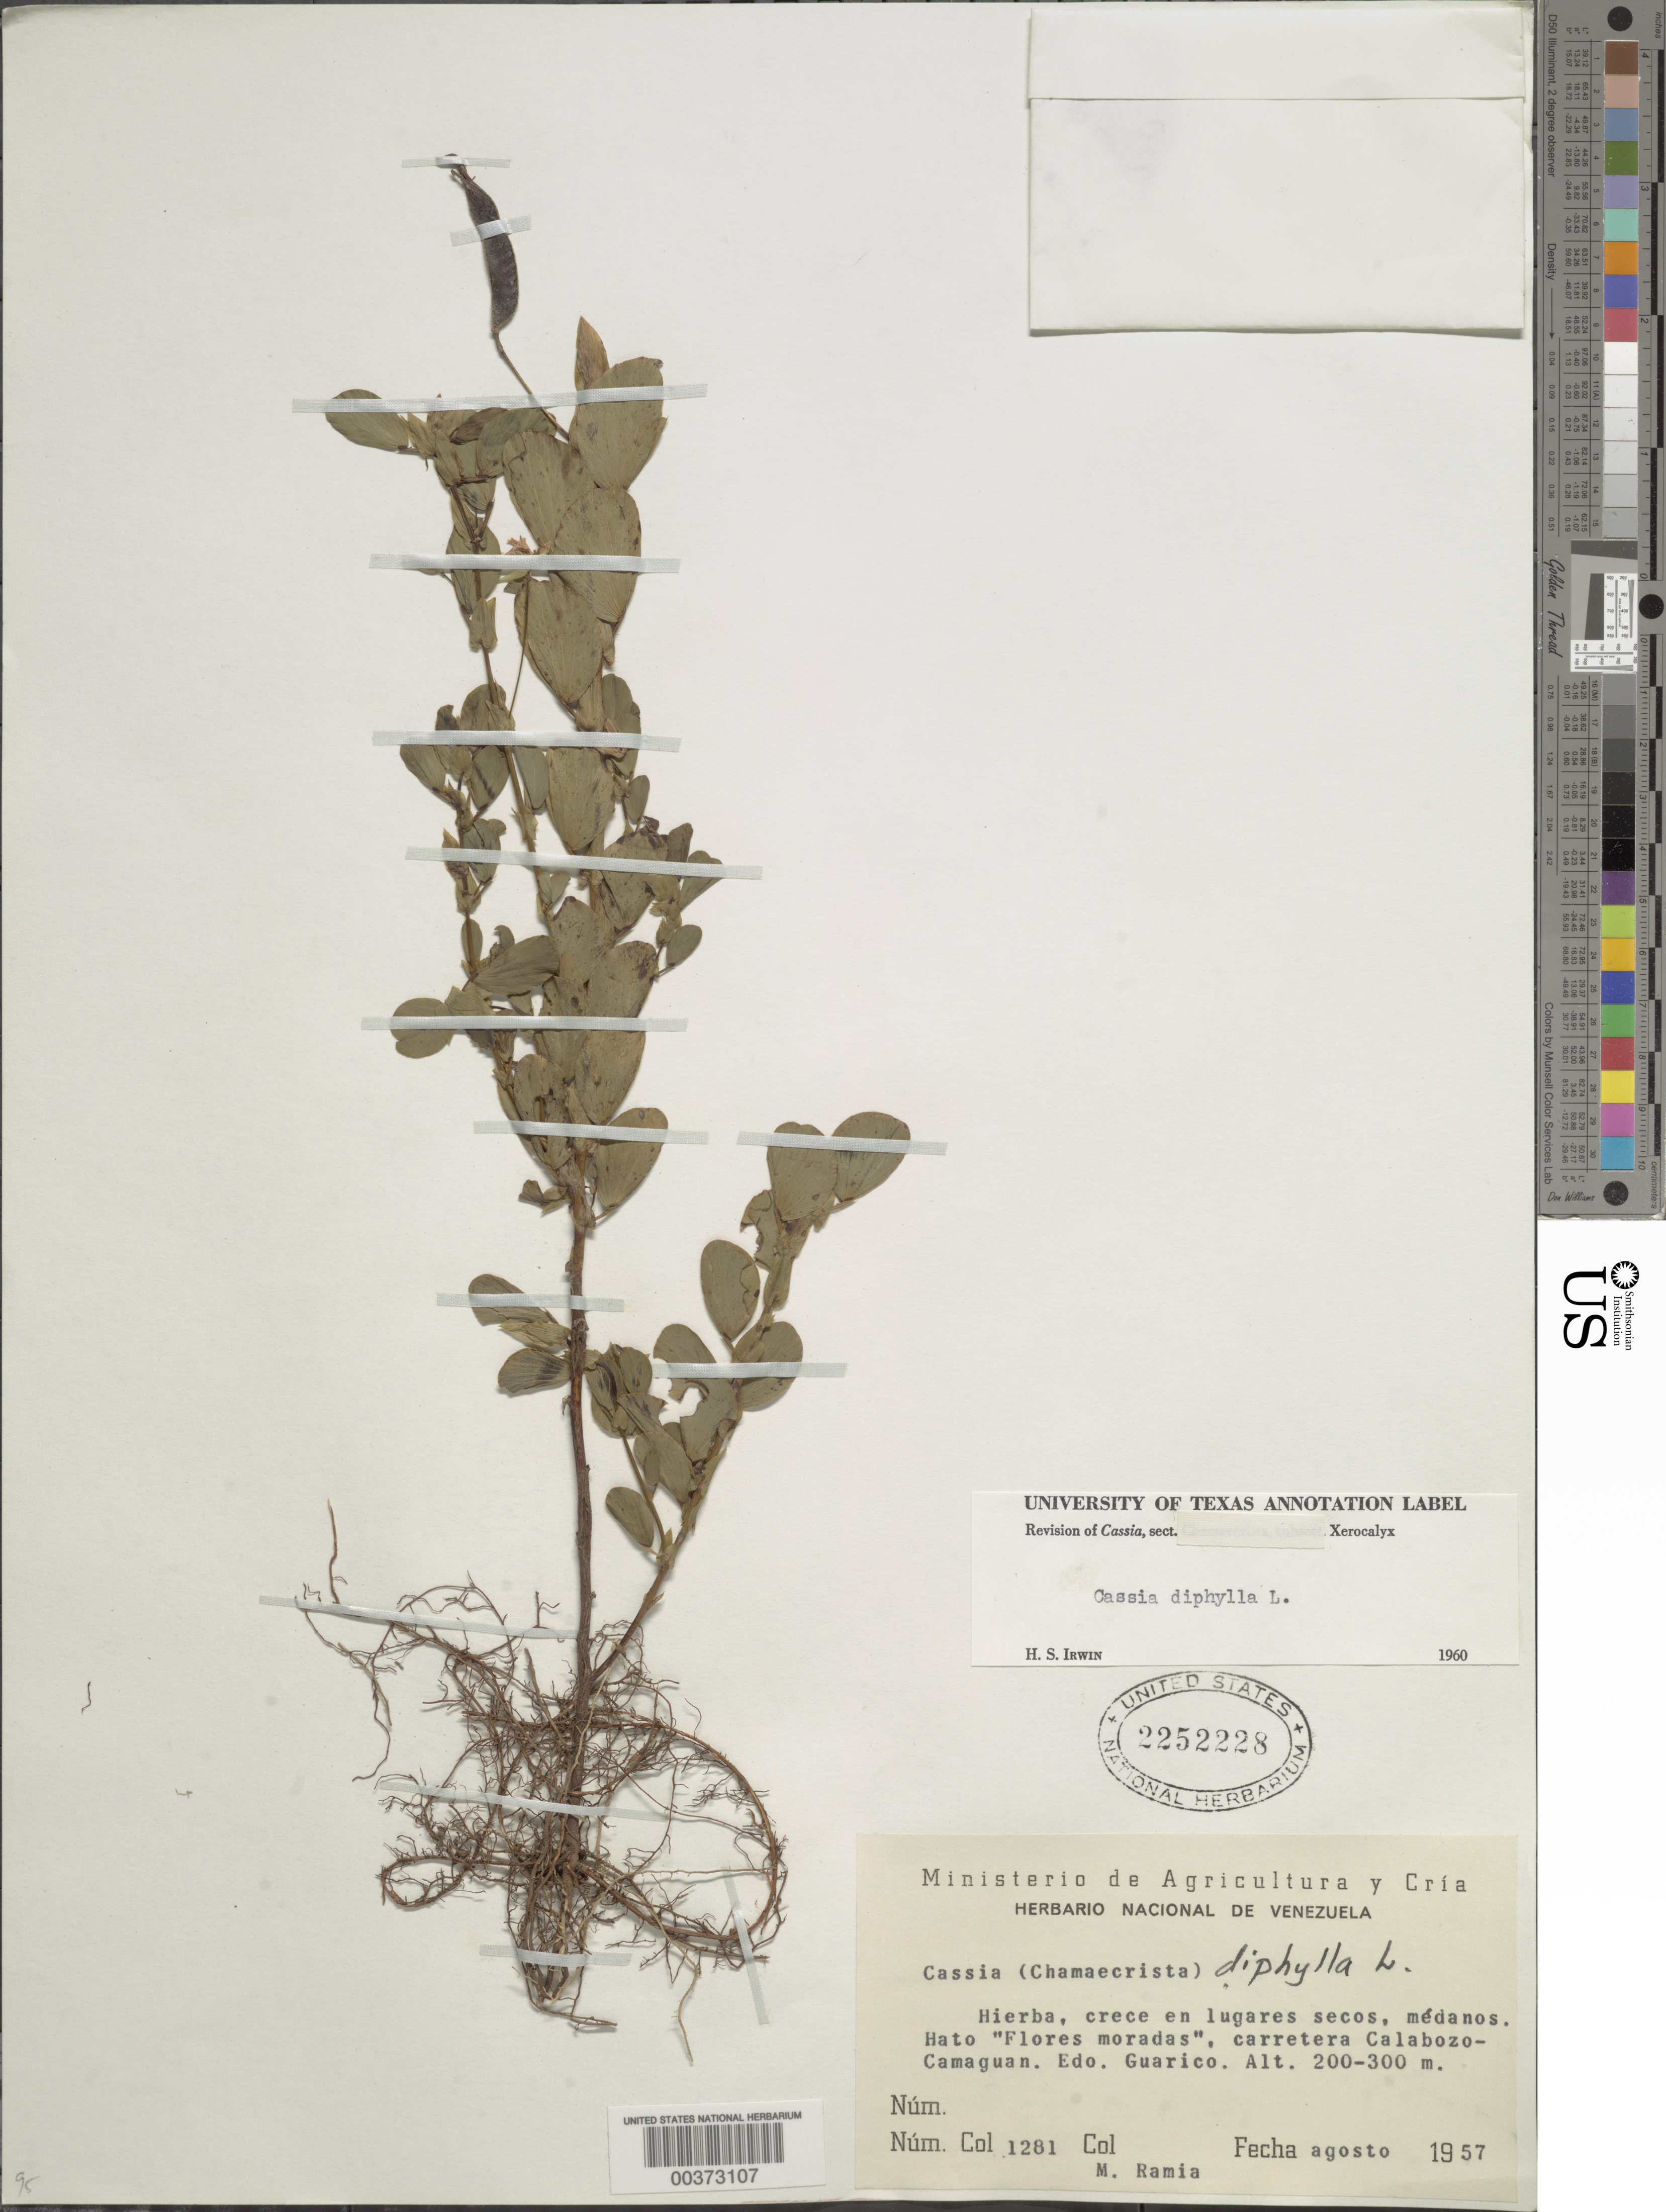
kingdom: Plantae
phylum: Tracheophyta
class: Magnoliopsida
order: Fabales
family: Fabaceae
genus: Chamaecrista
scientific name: Chamaecrista diphylla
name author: (L.) Greene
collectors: M. Ramia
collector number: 1281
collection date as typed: Aug 1957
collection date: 1957-08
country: Venezuela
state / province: Guárico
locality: Carretera calabozo-camaguan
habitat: Crece en lugares secos, medanos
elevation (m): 200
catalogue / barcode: US 2252228